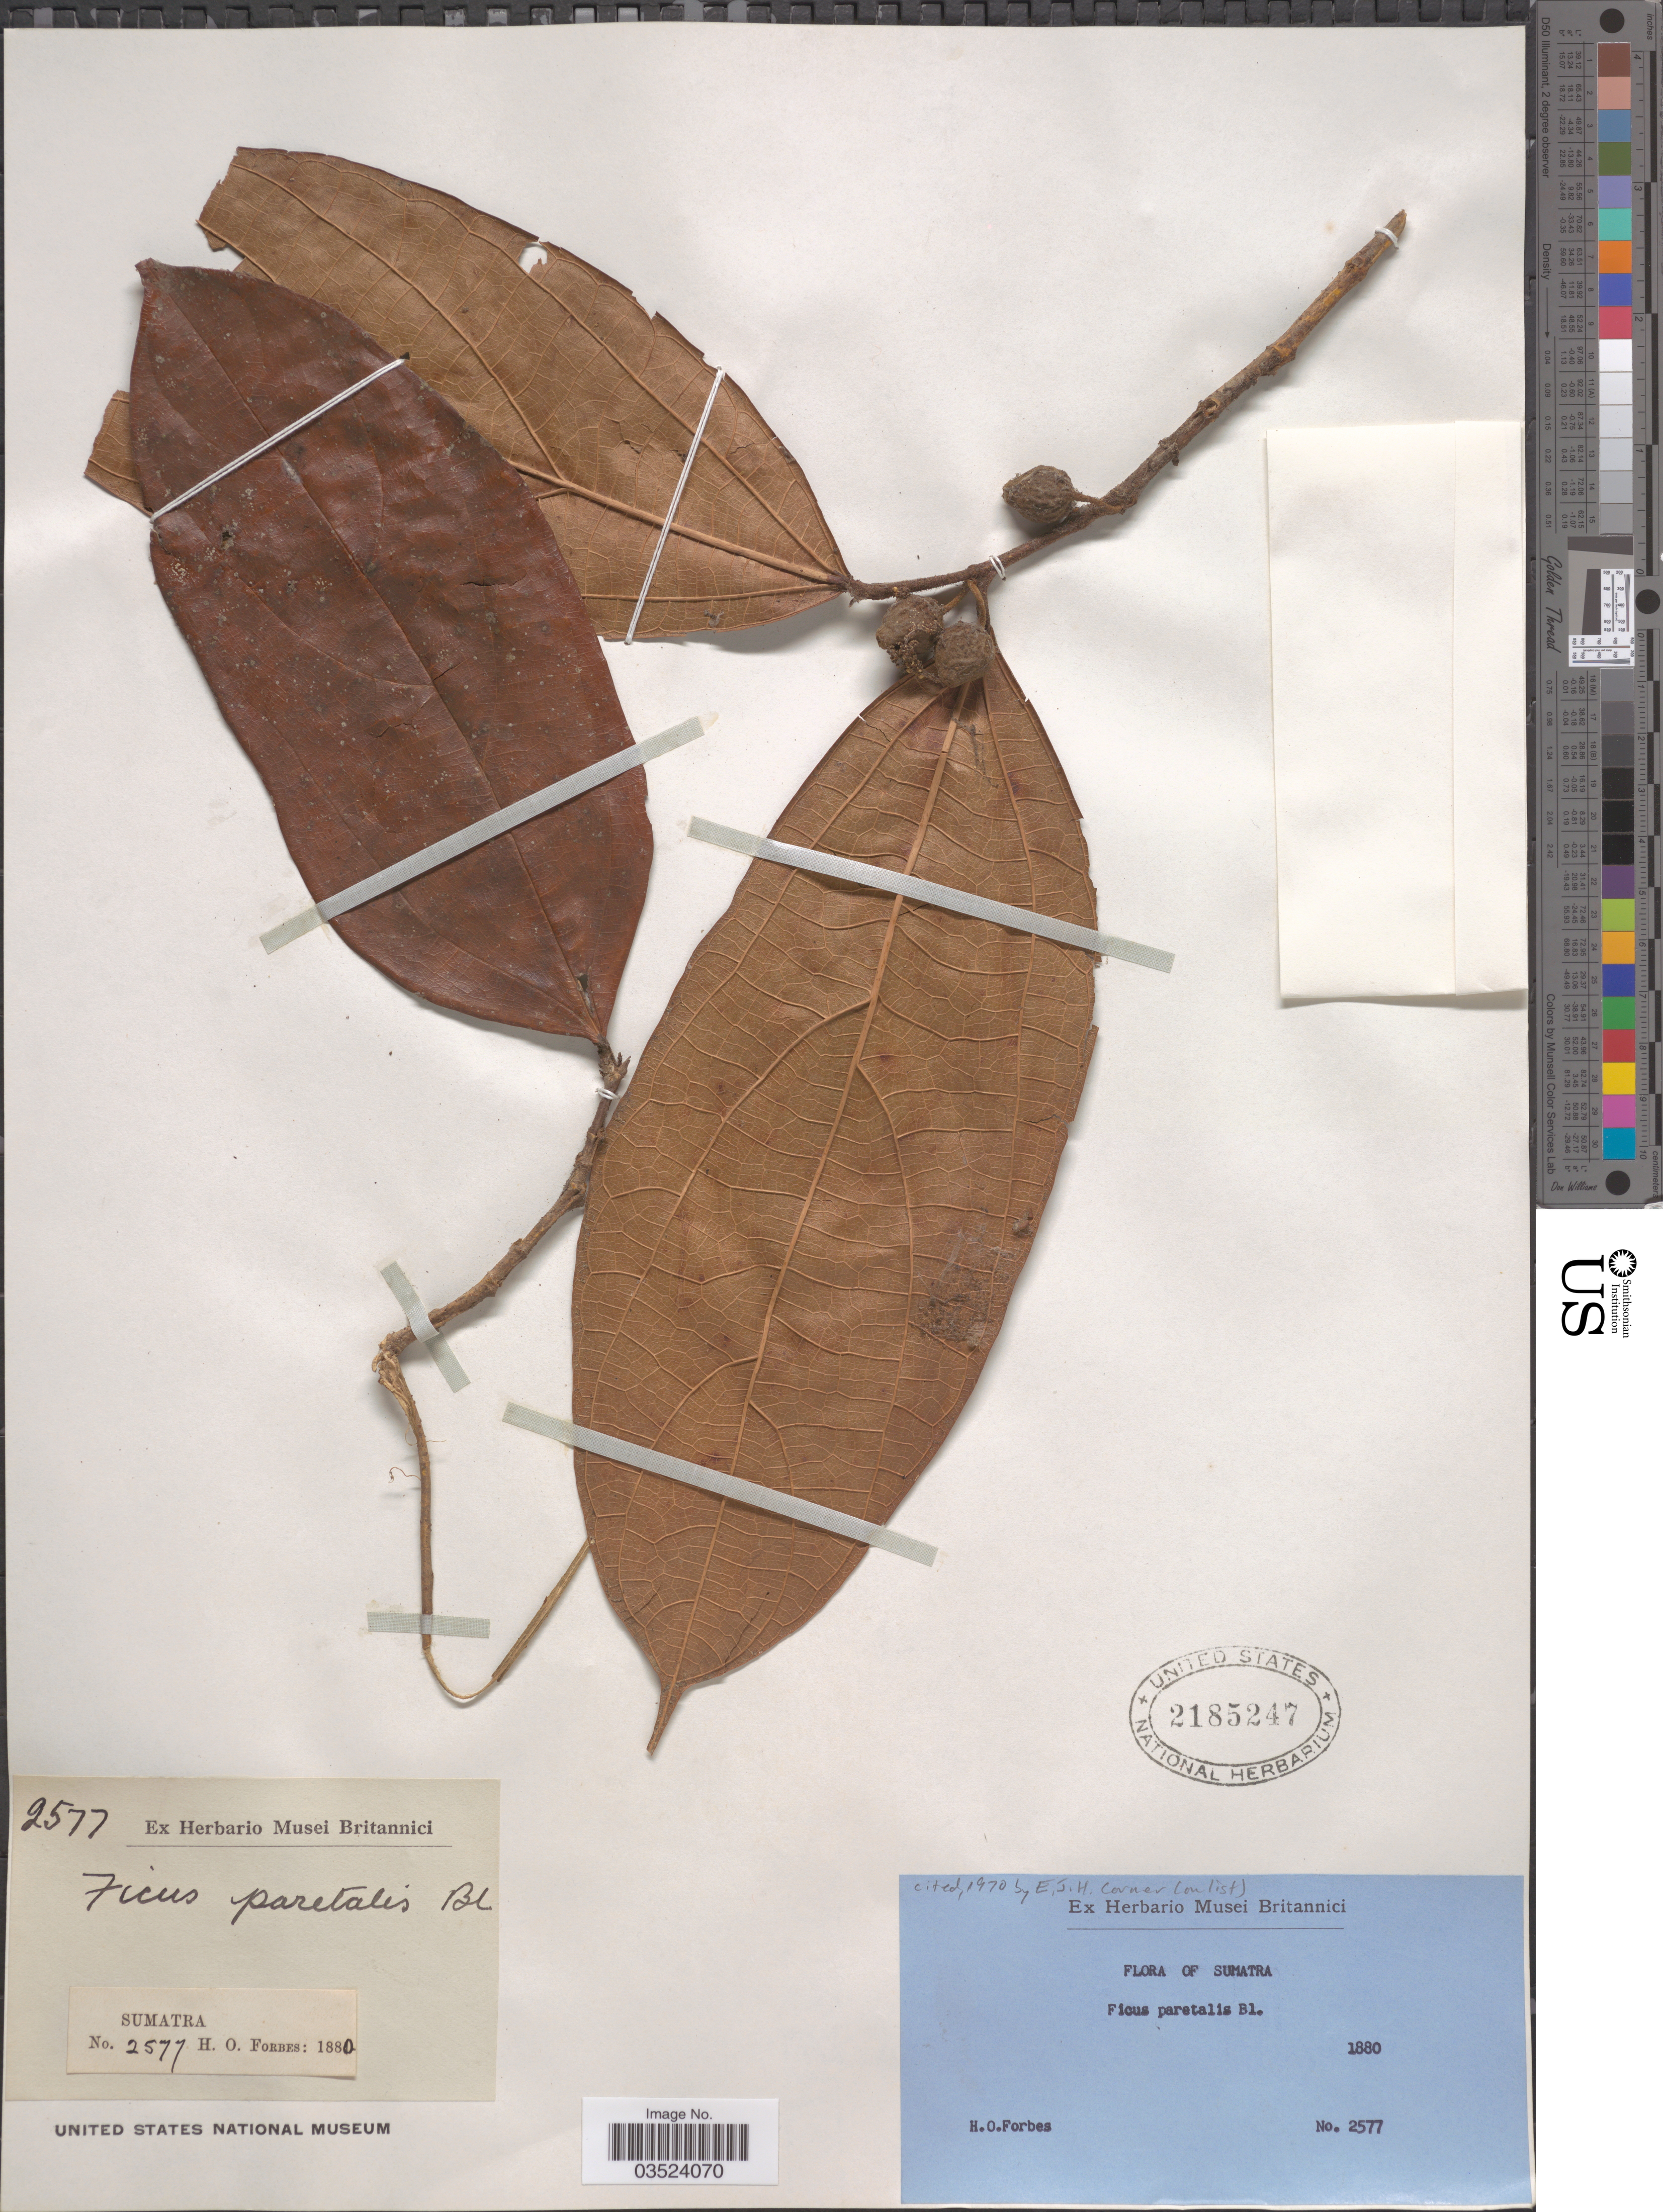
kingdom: Plantae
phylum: Tracheophyta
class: Magnoliopsida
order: Rosales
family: Moraceae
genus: Ficus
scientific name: Ficus parietalis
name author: Blume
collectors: H. O. Forbes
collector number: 2577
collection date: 1880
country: Indonesia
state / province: Sumatra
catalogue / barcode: US 2185247